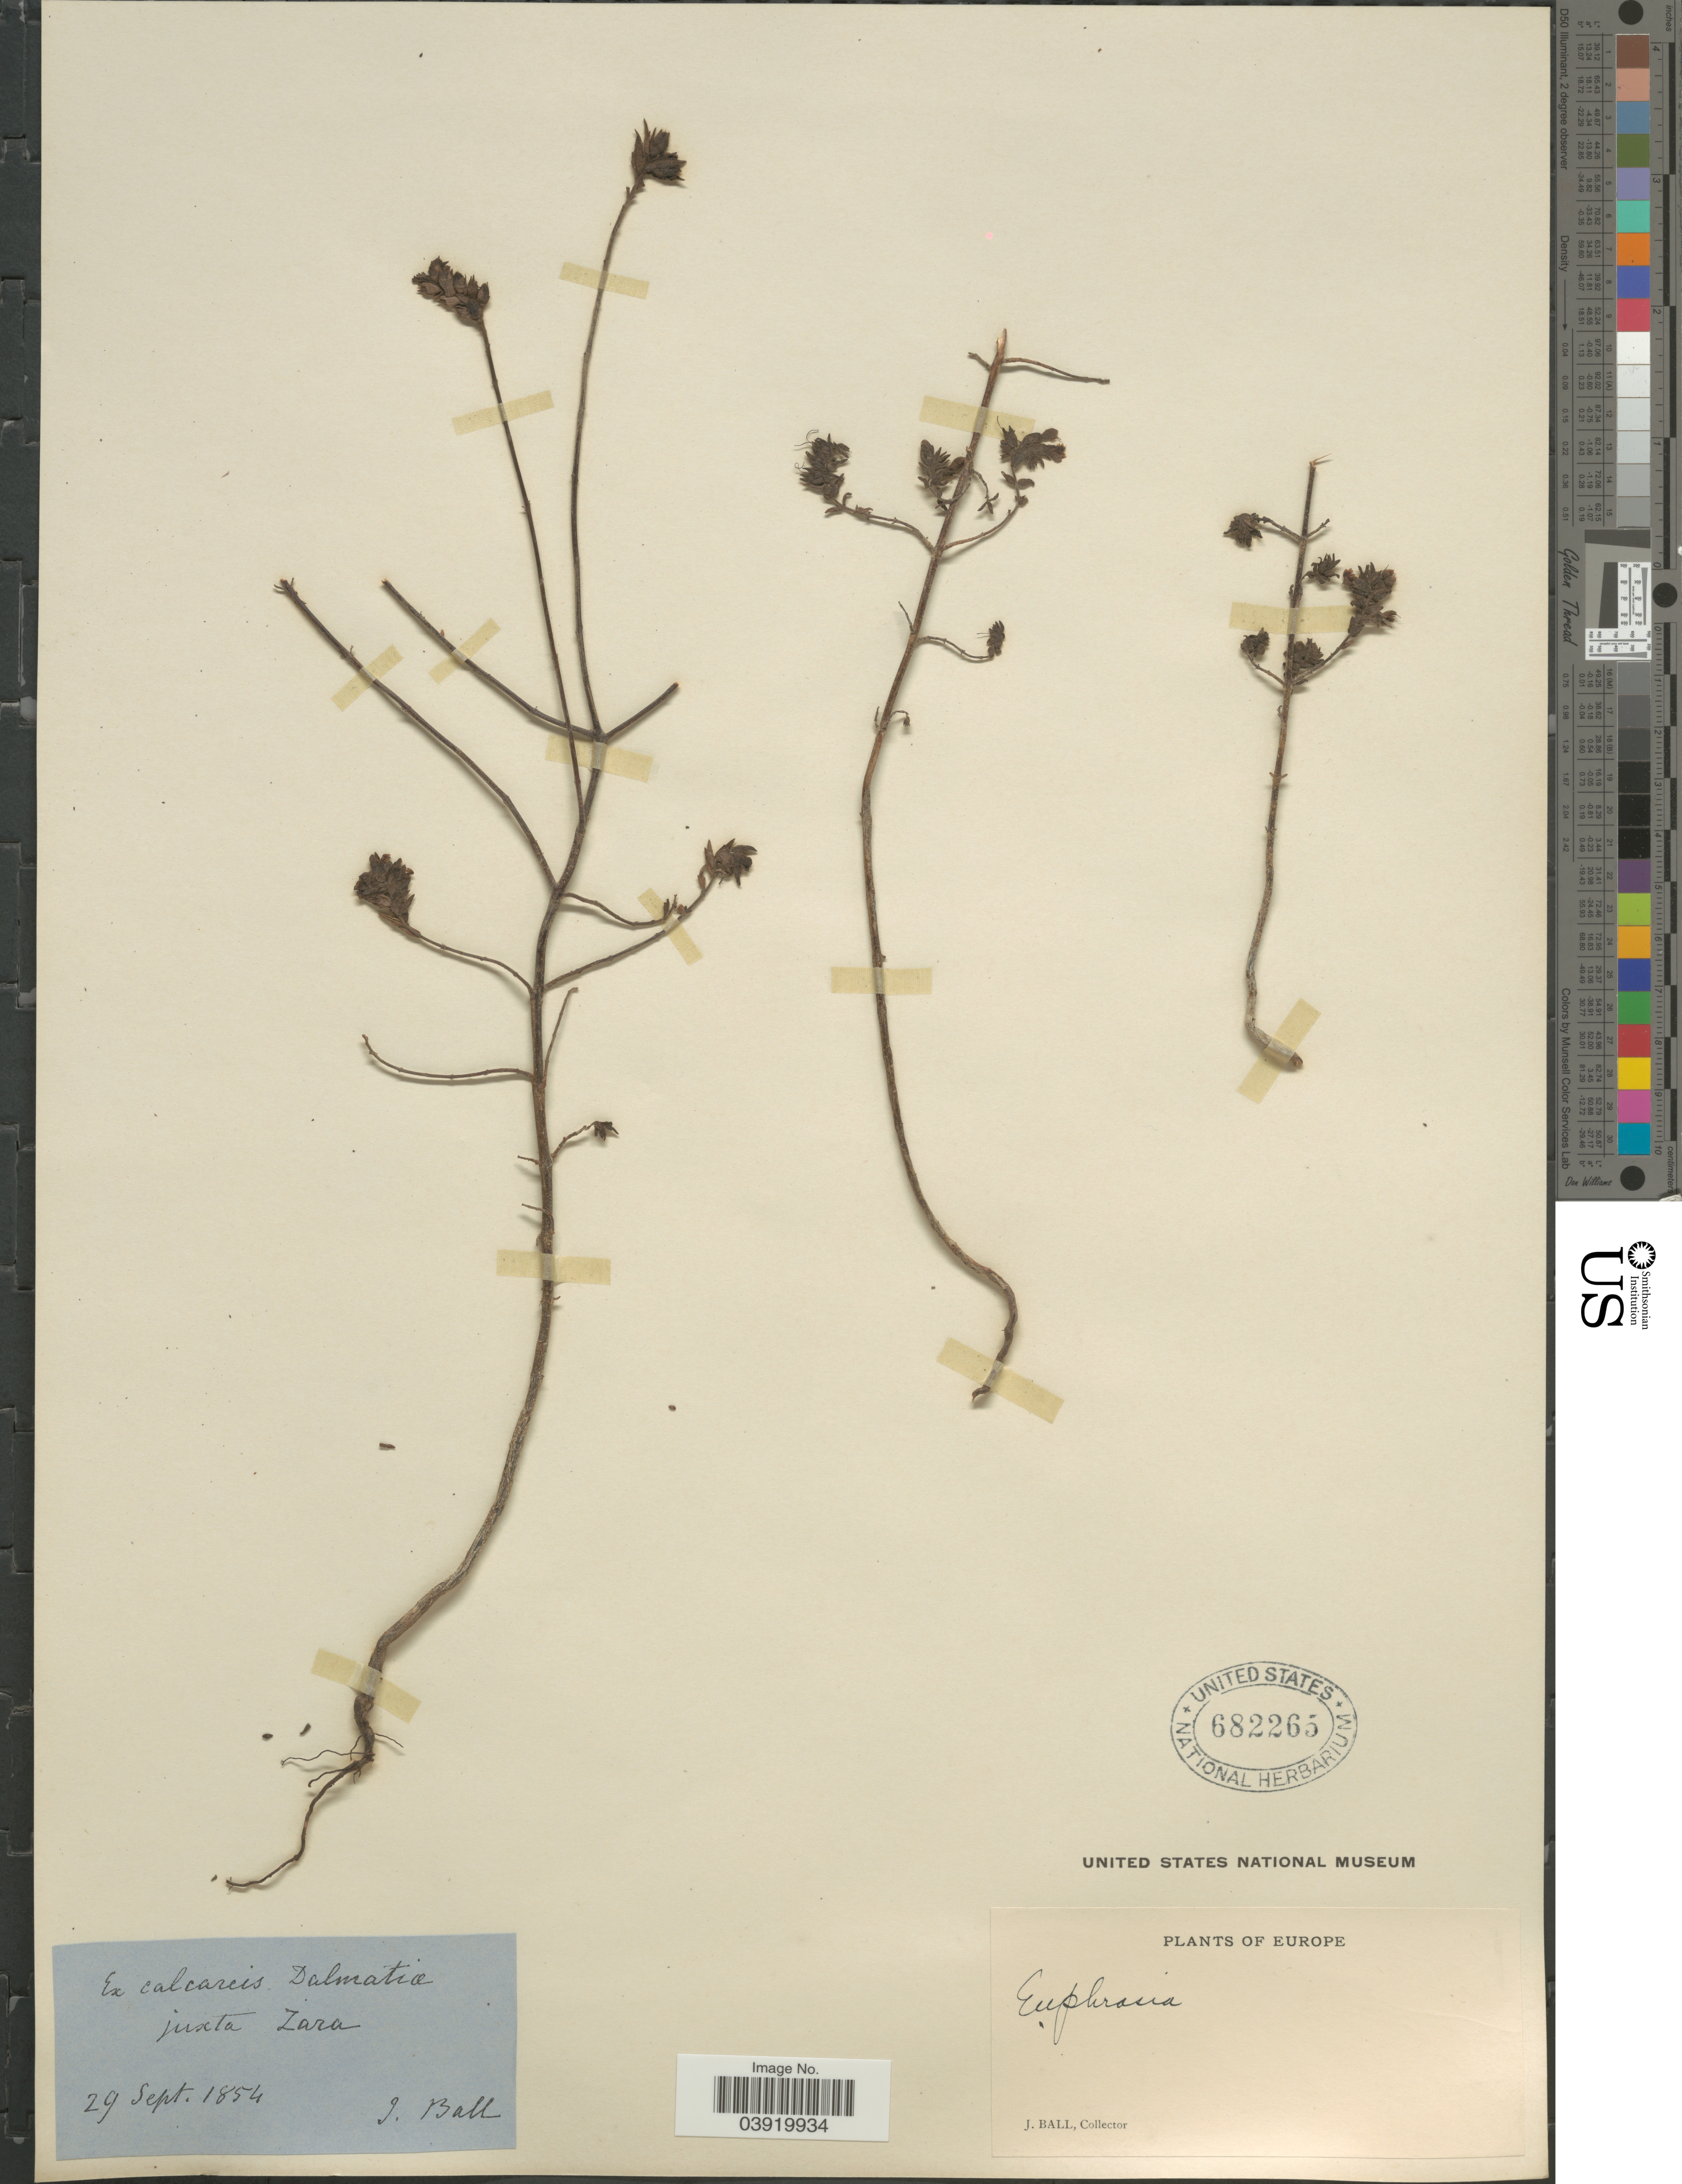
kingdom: Plantae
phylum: Tracheophyta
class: Magnoliopsida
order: Lamiales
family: Orobanchaceae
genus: Odontites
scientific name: Odontites sp.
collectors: J. Ball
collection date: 1854-09-29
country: Croatia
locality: Ex calcareis Dalmatia juxta Zara. Europe.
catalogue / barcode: US 682265